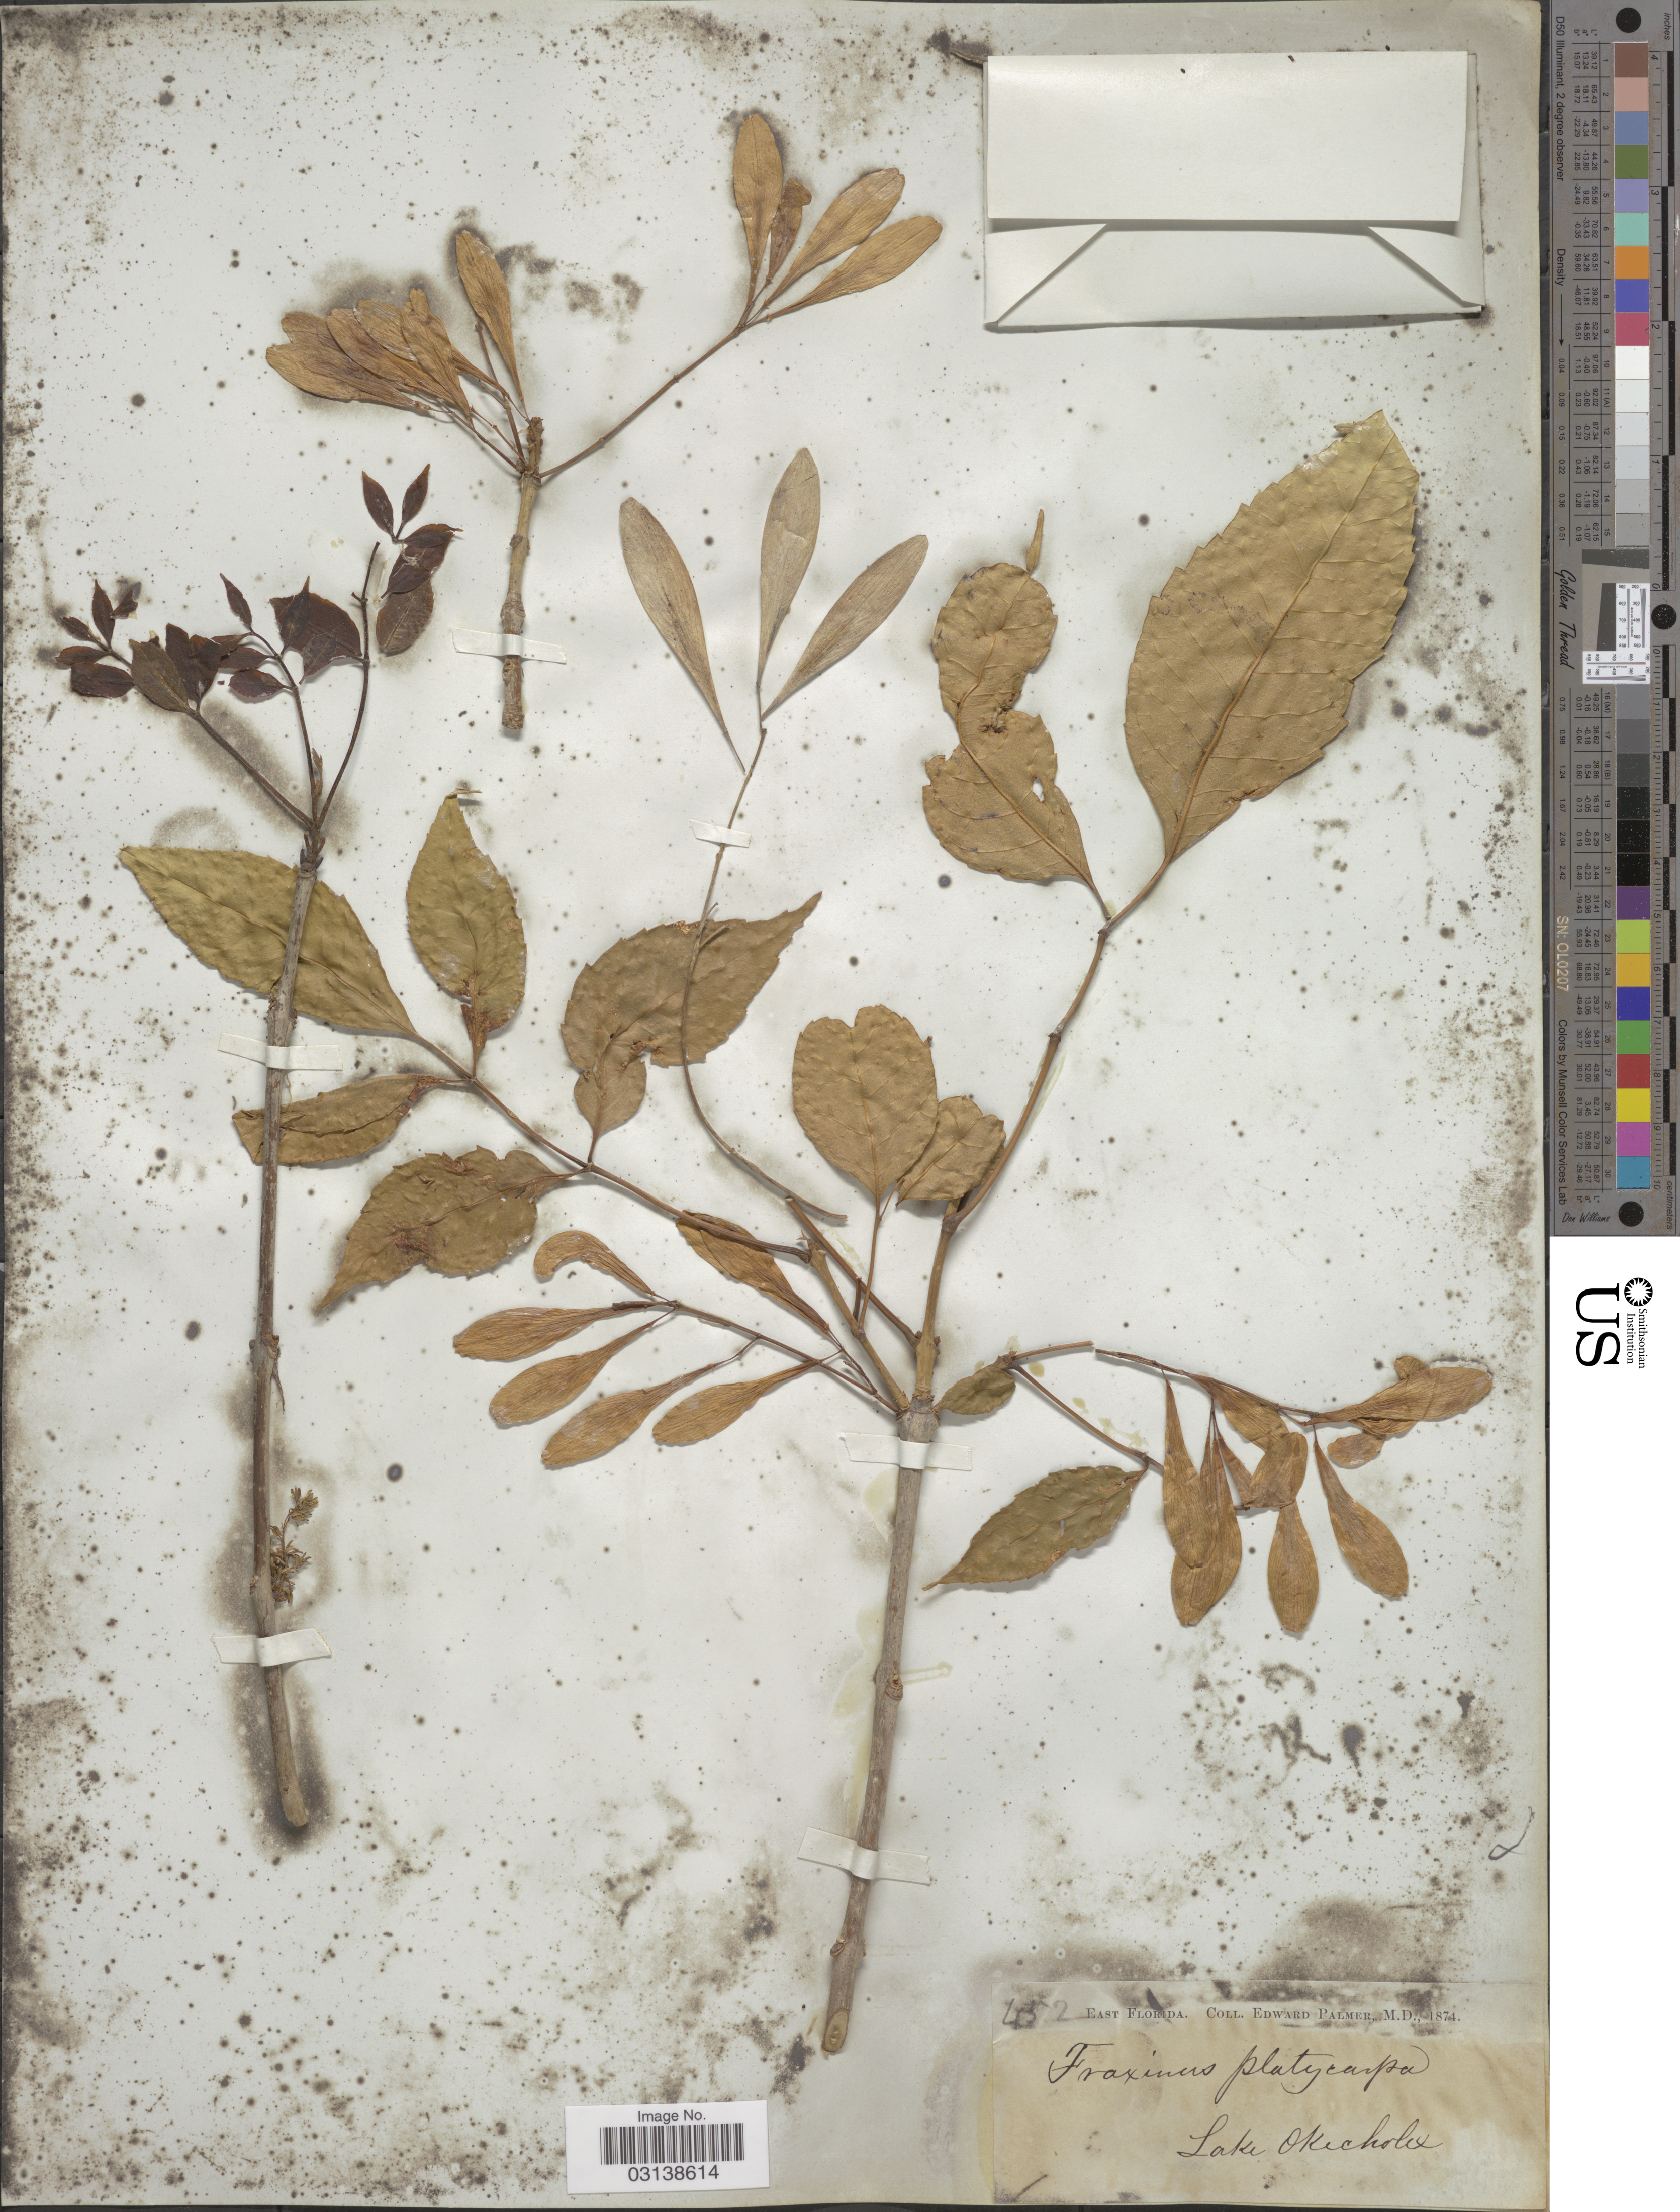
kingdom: Plantae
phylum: Tracheophyta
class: Magnoliopsida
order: Lamiales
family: Oleaceae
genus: Fraxinus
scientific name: Fraxinus caroliniana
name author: Mill.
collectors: E. Palmer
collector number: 452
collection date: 1874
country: United States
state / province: Florida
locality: East Florida. Lake Okechobee.